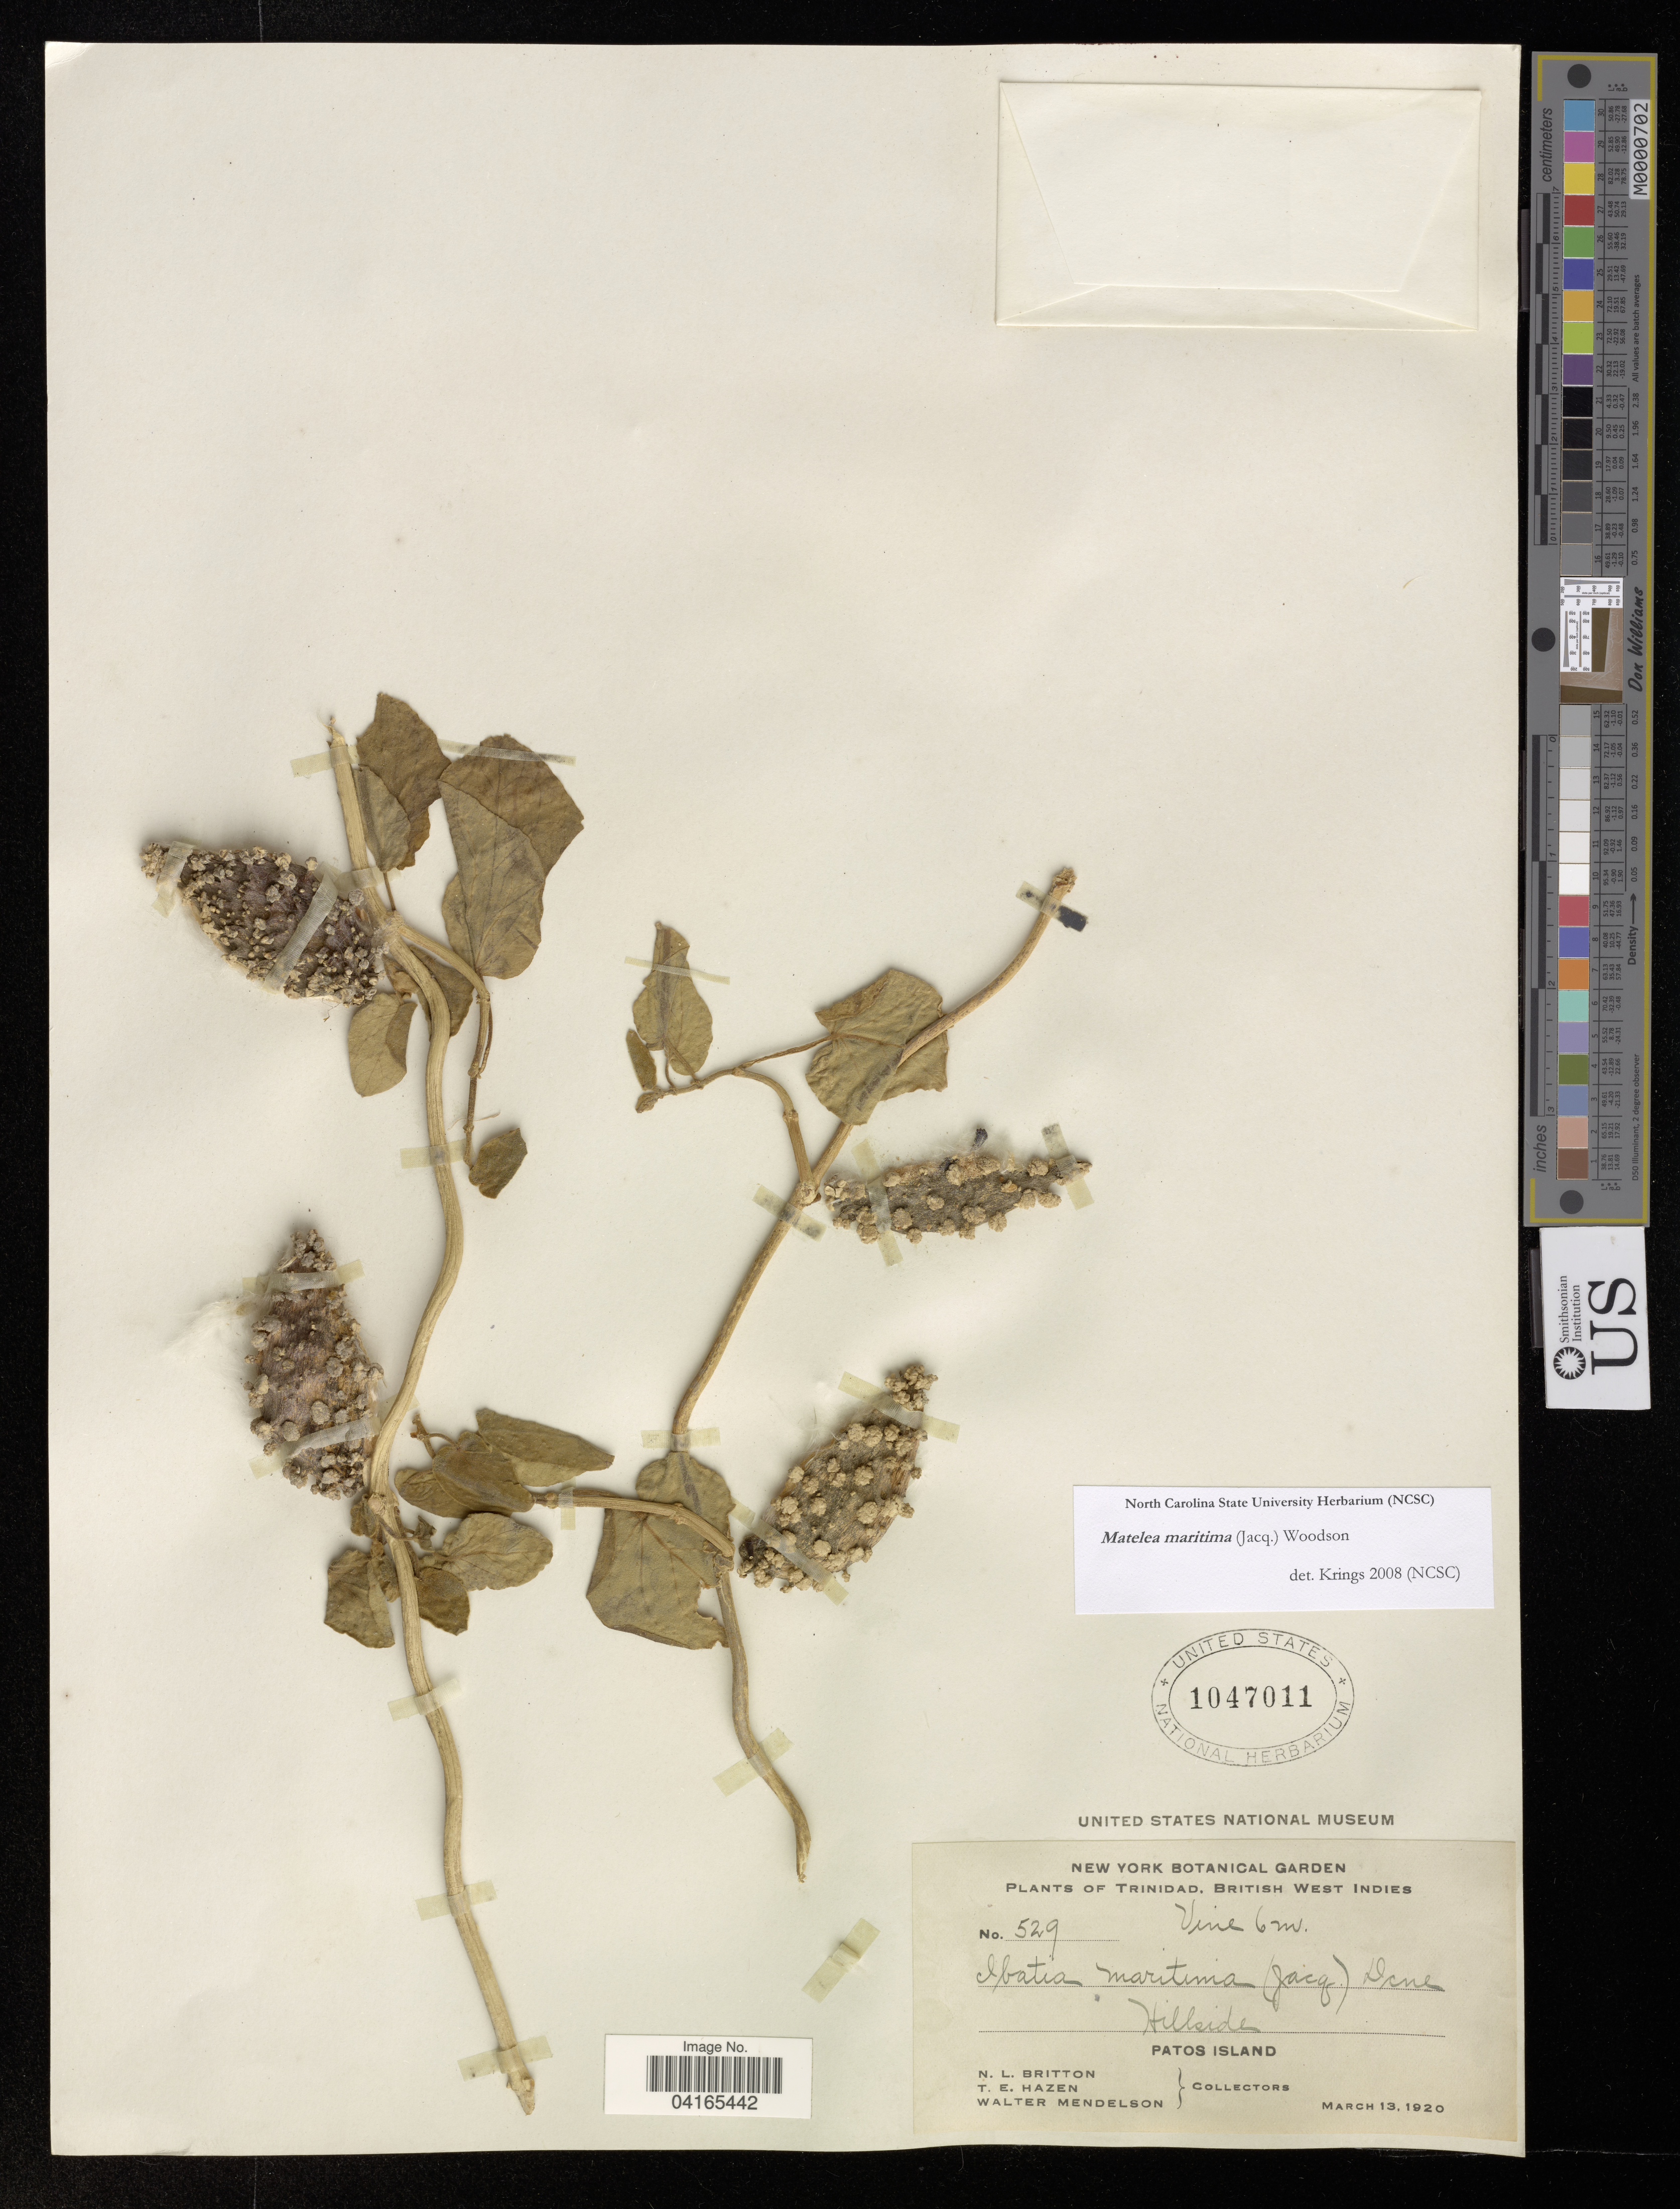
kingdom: Plantae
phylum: Tracheophyta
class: Magnoliopsida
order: Gentianales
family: Apocynaceae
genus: Matelea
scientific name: Matelea maritima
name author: (Jacq.) Woodson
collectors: N. Britton, T. E. Hazen & W. Mendelson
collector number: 529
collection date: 1920-03-13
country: Trinidad and Tobago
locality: Hillside. Patos Island.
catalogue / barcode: US 1047011